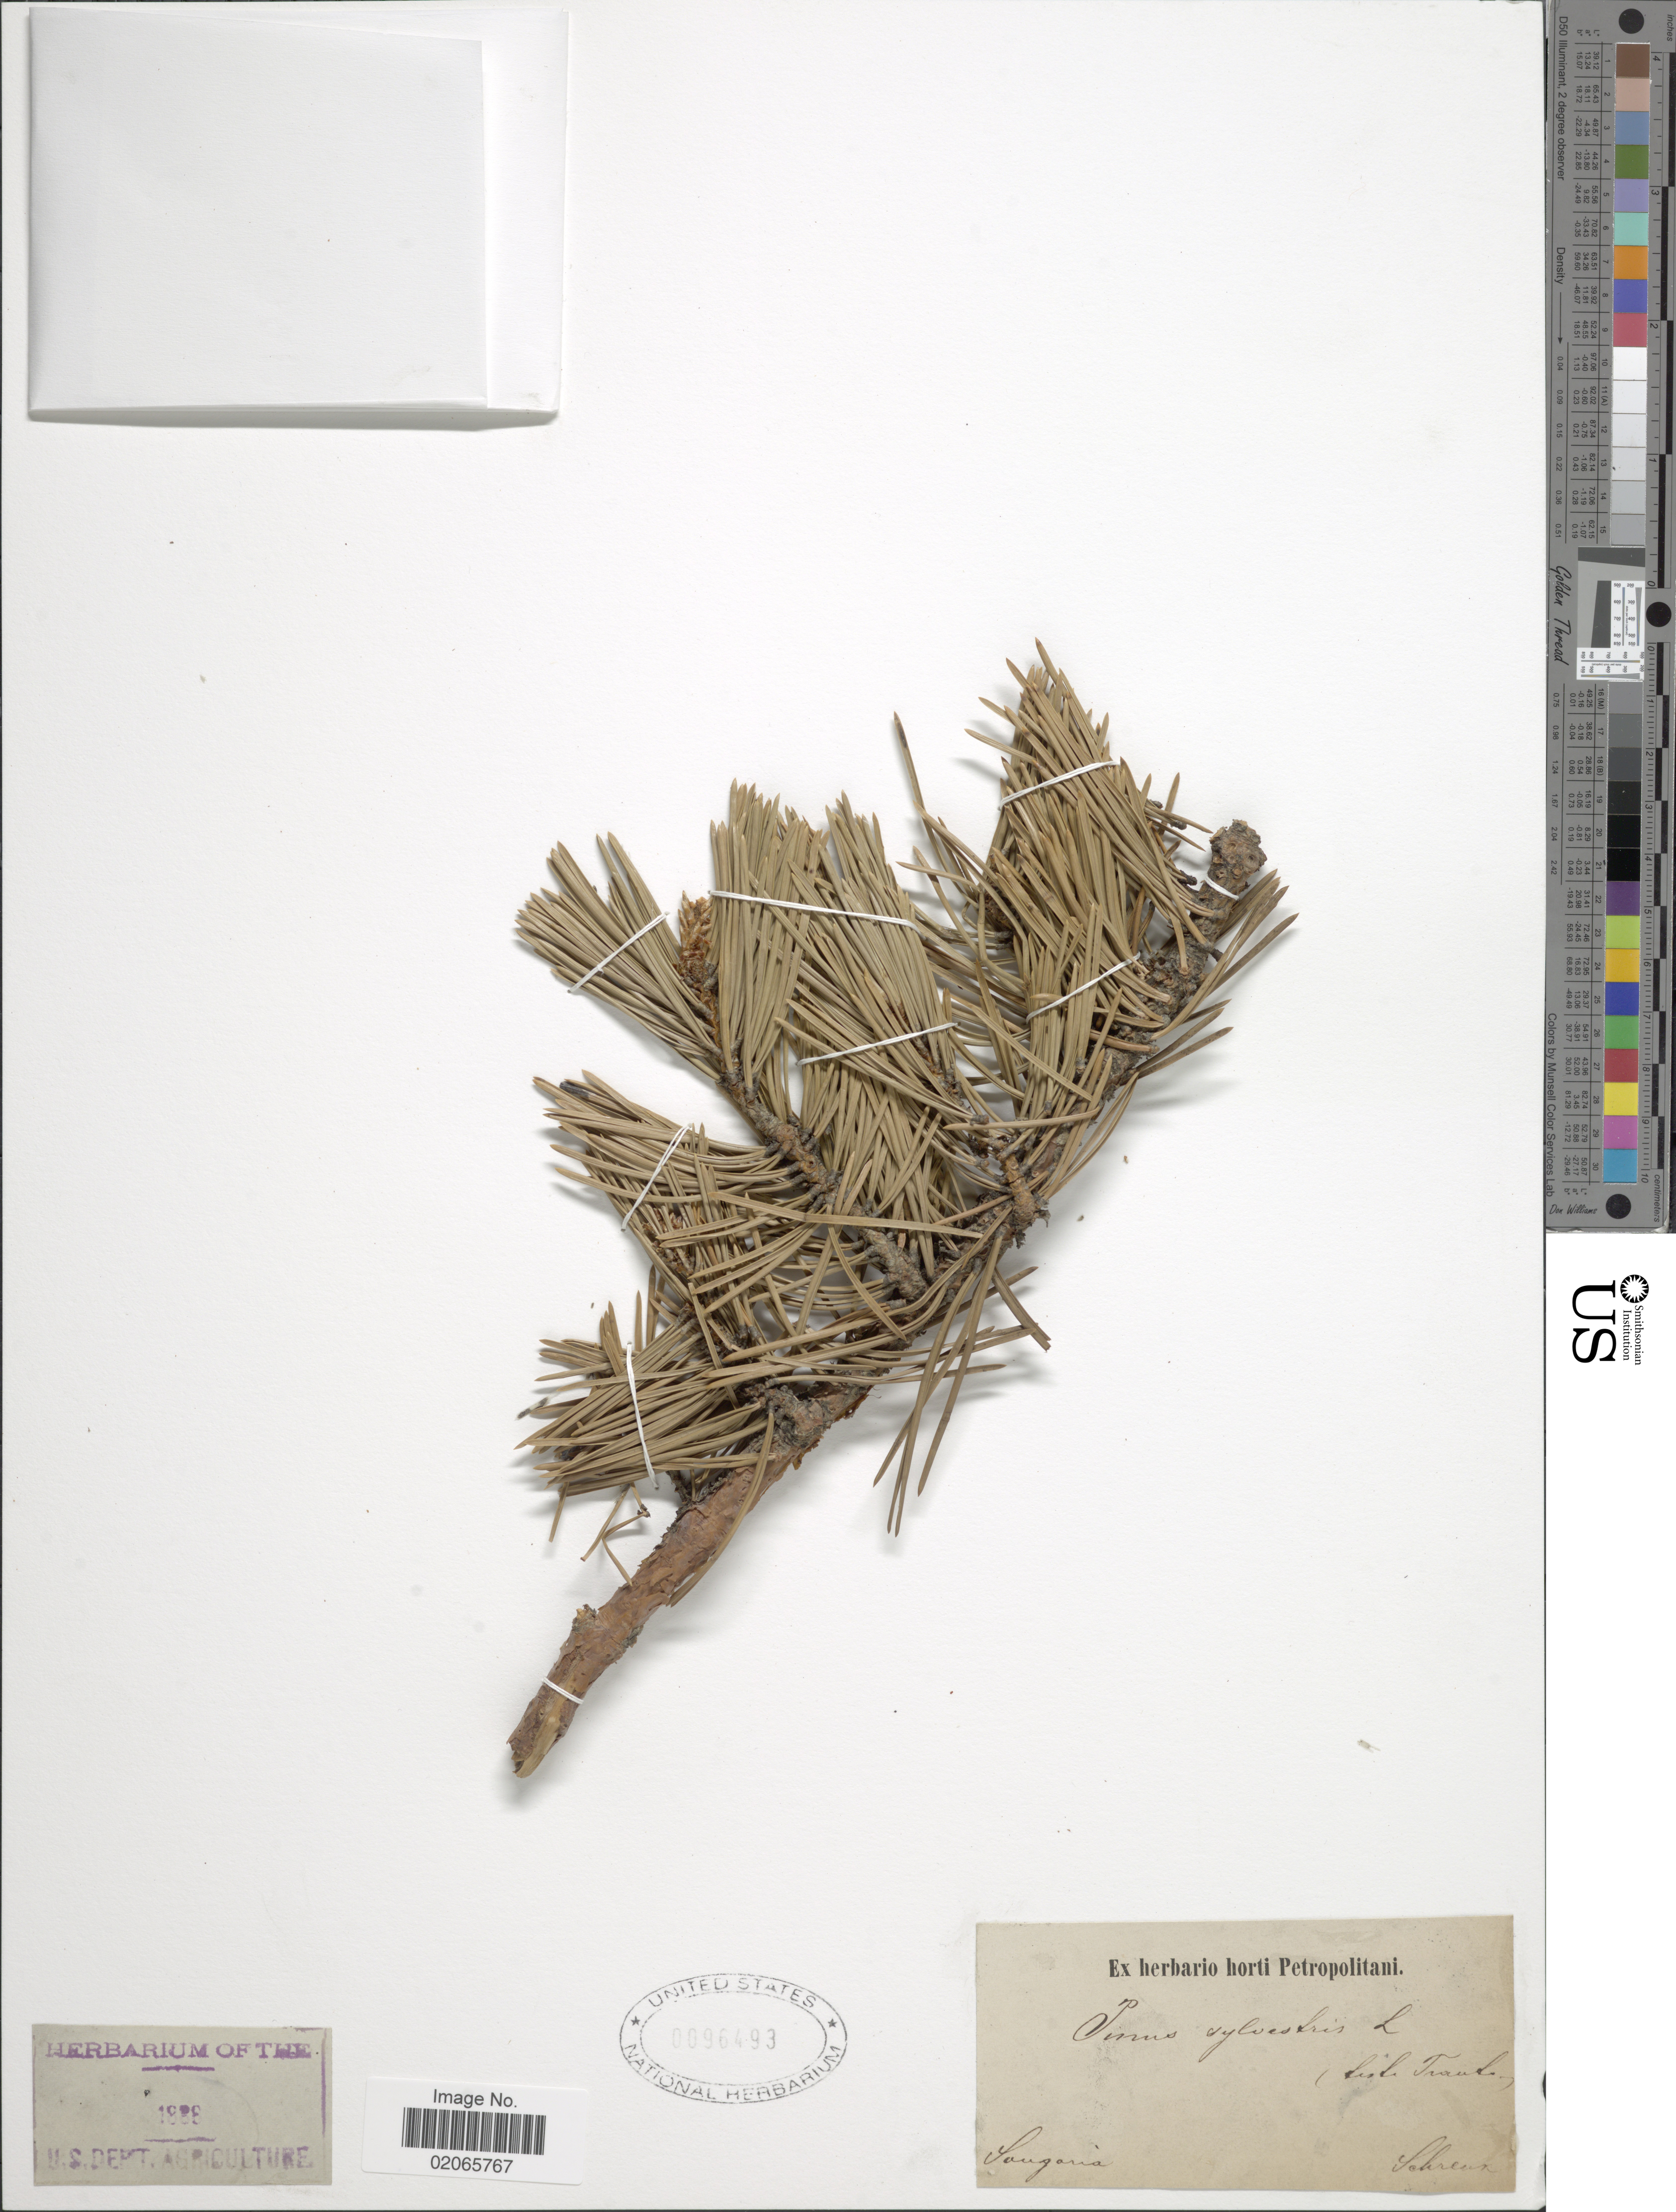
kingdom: Plantae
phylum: Tracheophyta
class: Pinopsida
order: Pinales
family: Pinaceae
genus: Pinus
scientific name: Pinus sylvestris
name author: L.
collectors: A.G. Schrenk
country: Kazakhstan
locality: Songoria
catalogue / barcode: US 96493